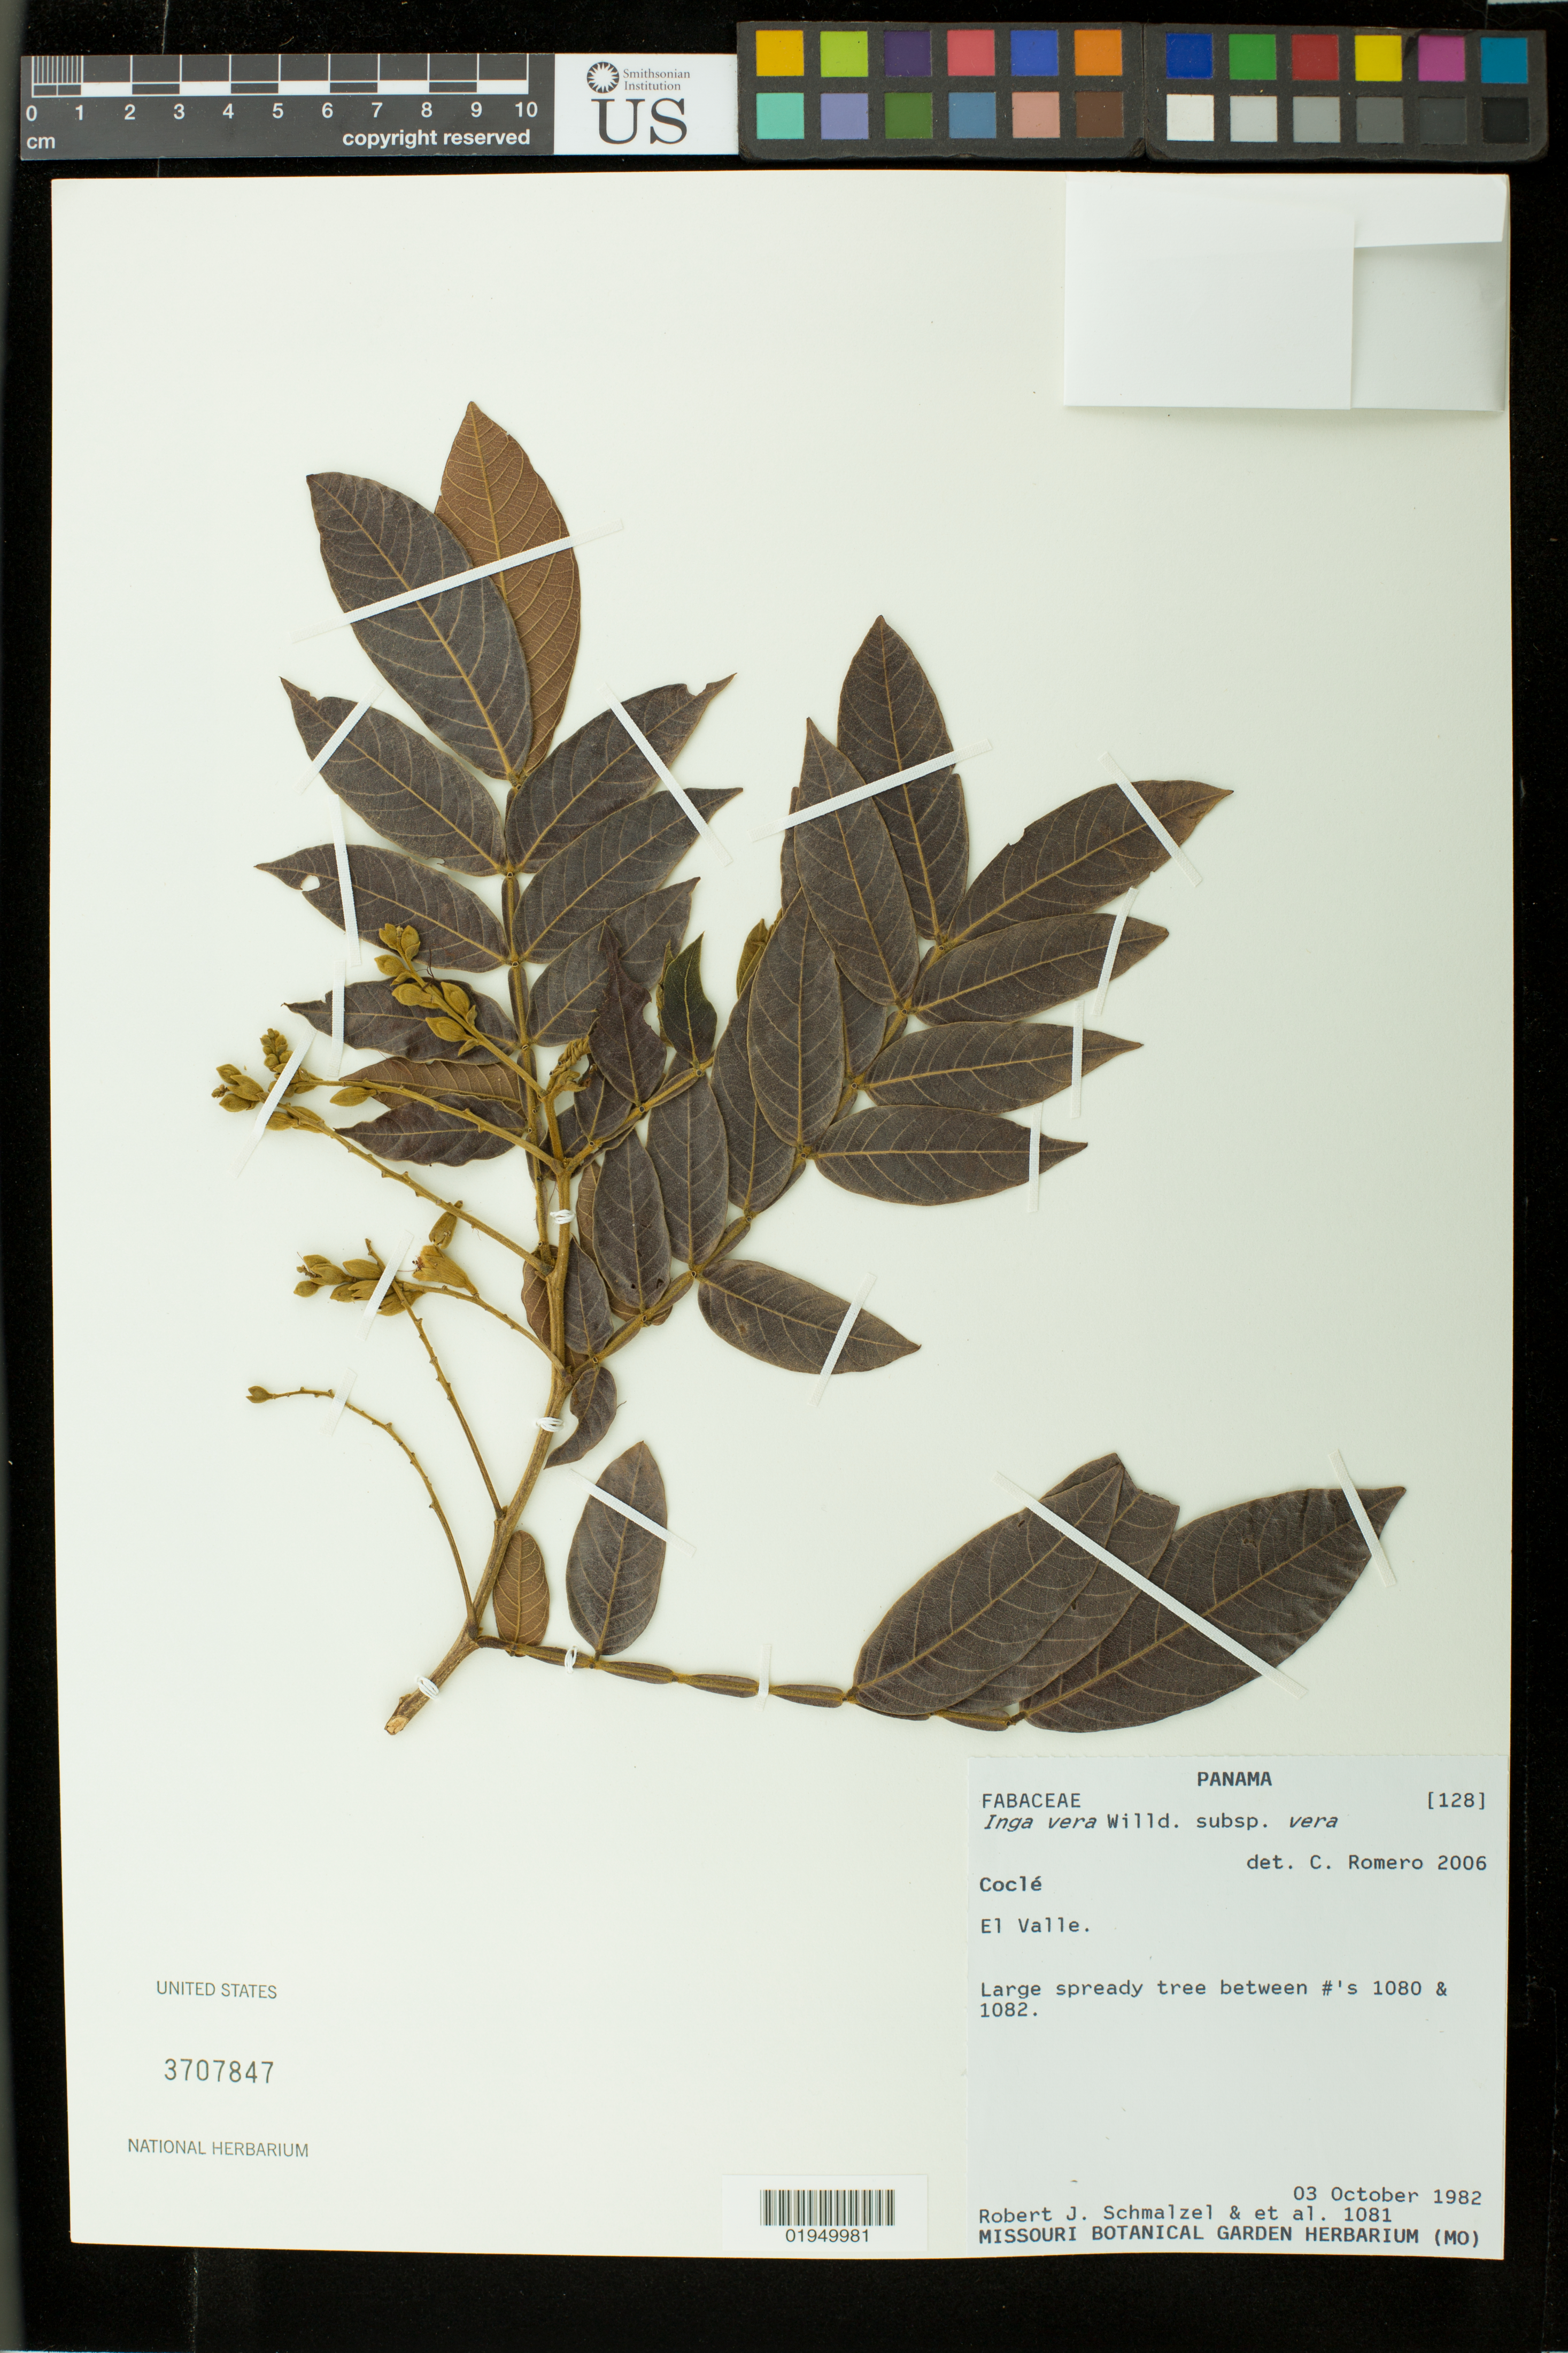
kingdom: Plantae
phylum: Tracheophyta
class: Magnoliopsida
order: Fabales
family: Fabaceae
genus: Inga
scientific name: Inga vera subsp. vera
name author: Willd.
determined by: Romero de T., C.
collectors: R. Schmalzel et al.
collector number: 1081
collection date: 1982-10-03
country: Panama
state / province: Coclé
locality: El Valle.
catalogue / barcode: US 3707847